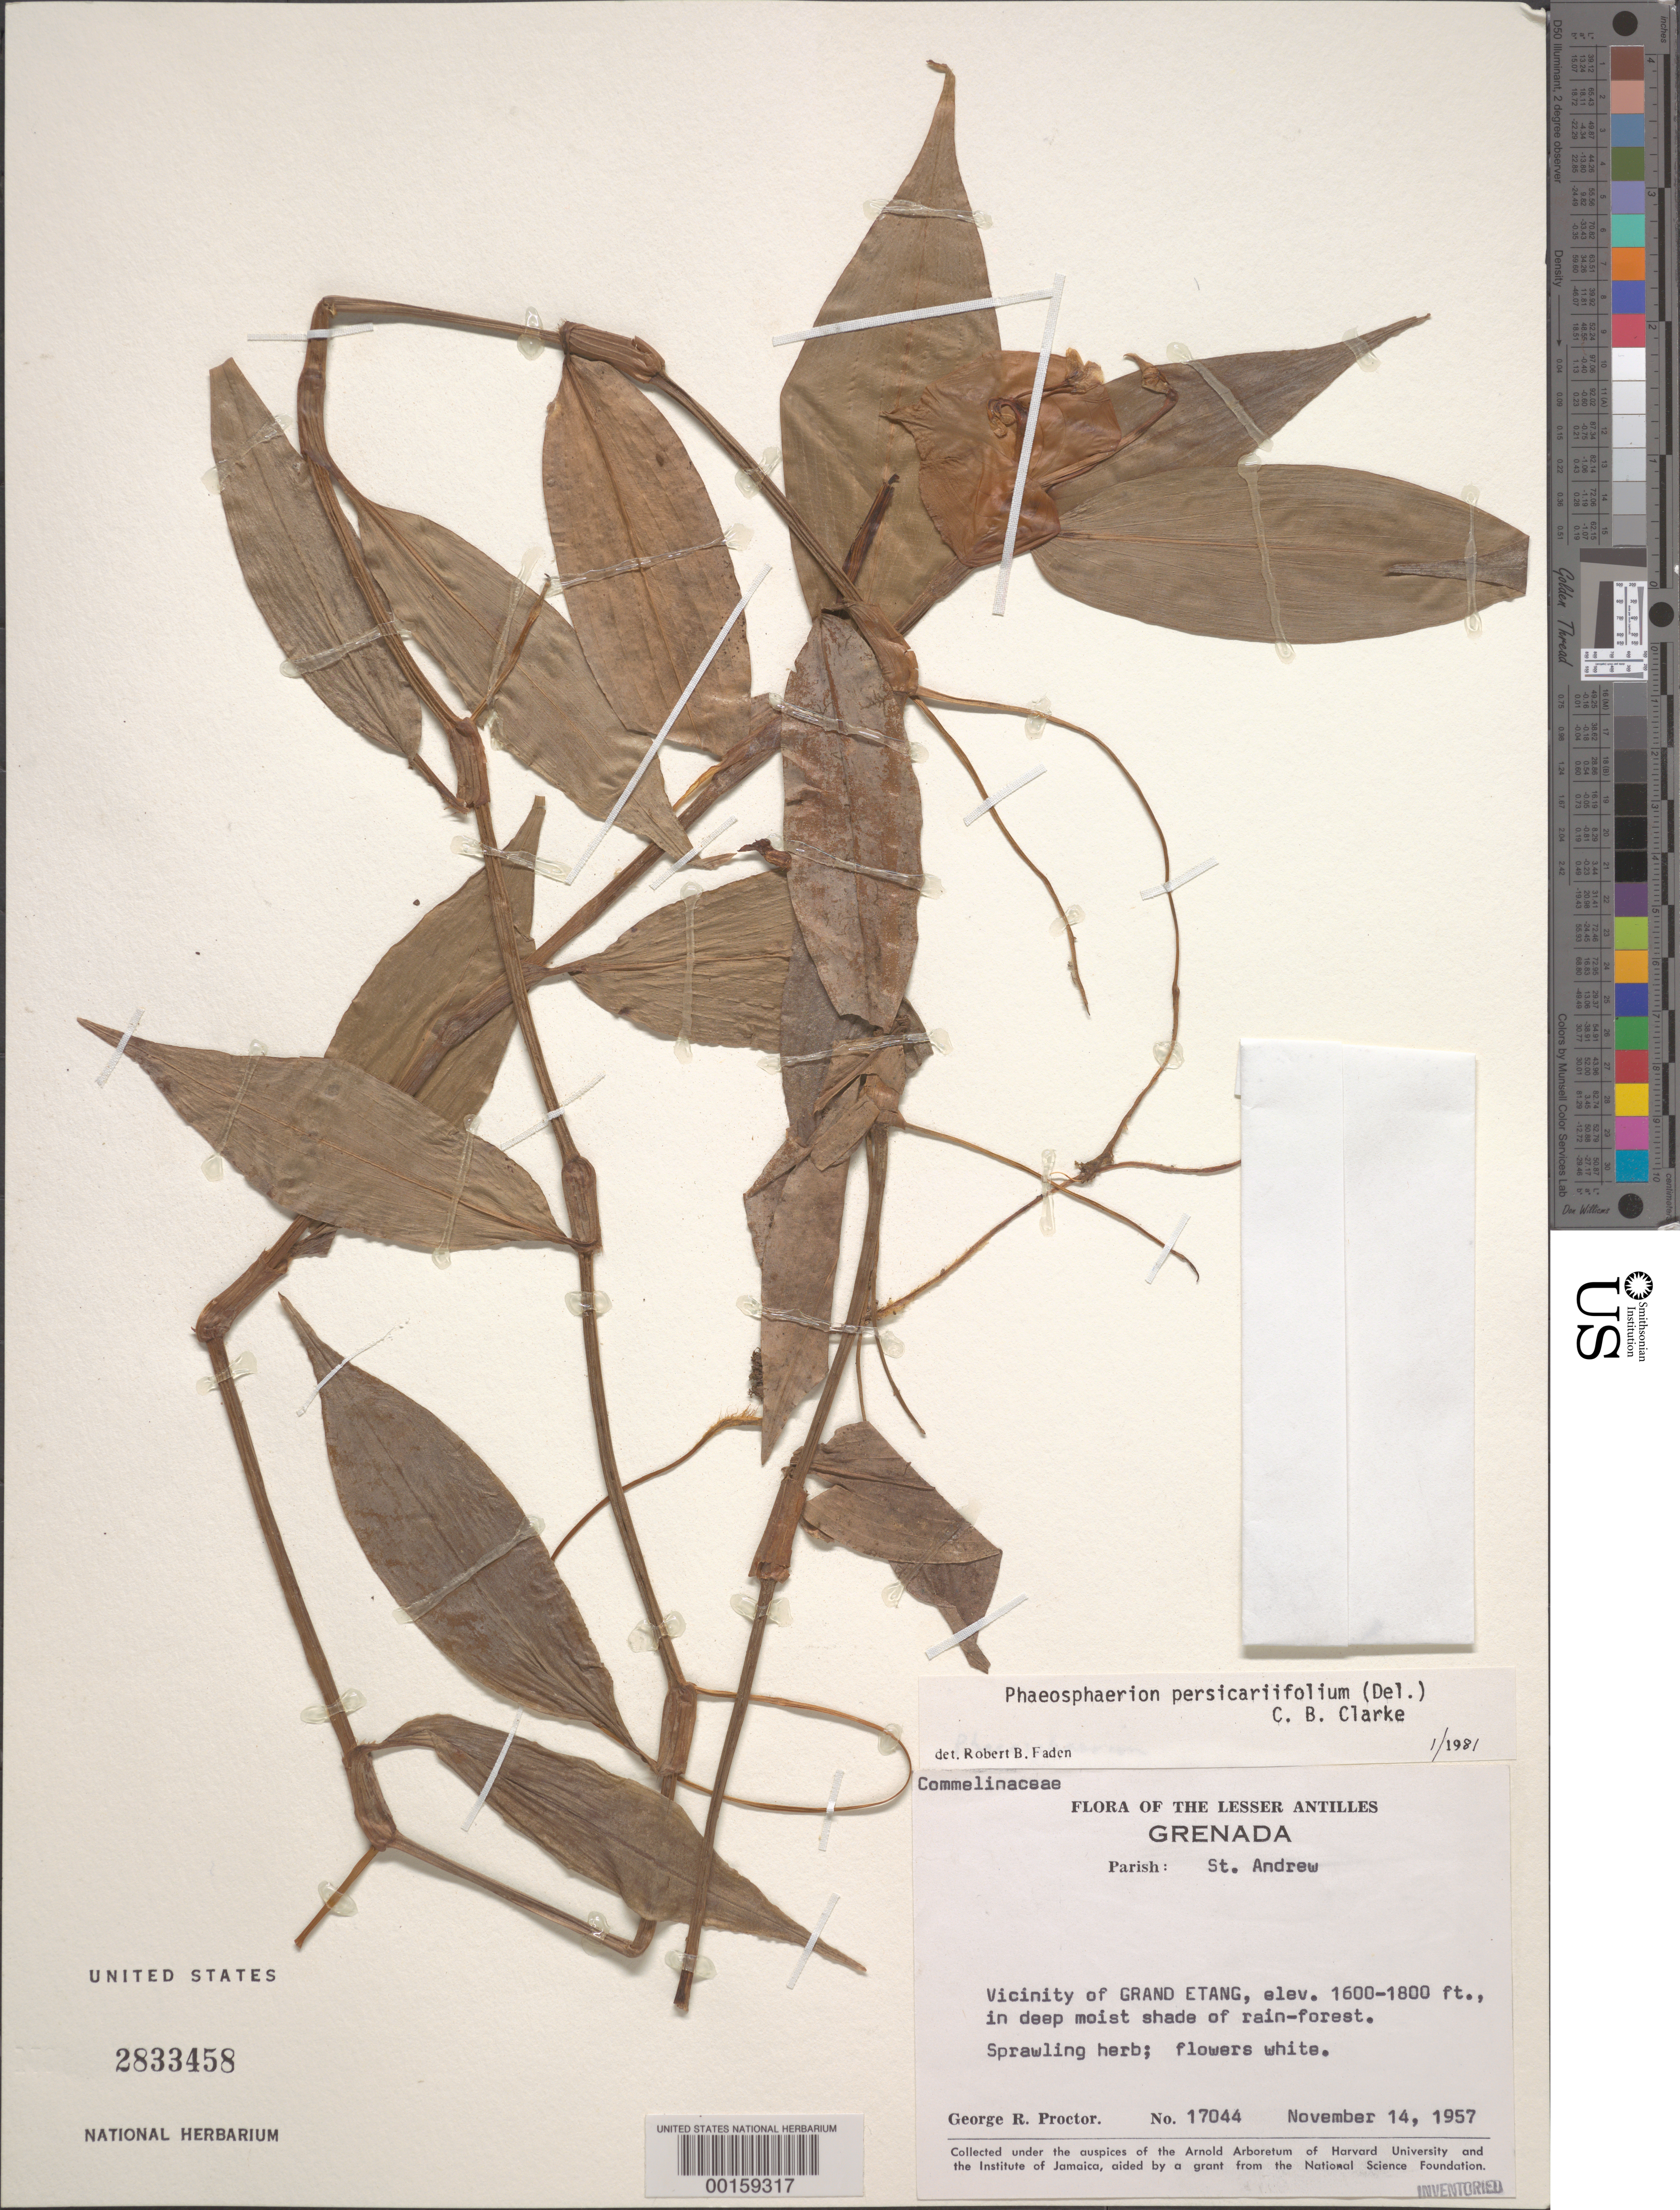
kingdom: Plantae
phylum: Tracheophyta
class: Liliopsida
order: Commelinales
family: Commelinaceae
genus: Commelina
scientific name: Commelina rufipes var. glabrata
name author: (D.R. Hunt) Faden & D.R. Hunt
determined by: Faden, Robert B., (US), Smithsonian Institution - National Museum of Natural History (UNITED STATES)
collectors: G. R. Proctor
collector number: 17044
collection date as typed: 14 Nov 1957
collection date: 1957-11-14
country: Grenada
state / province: Saint Andrew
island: Grenada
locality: Grand Etang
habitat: Deep moist shade of rainforest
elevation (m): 488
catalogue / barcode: US 2833458